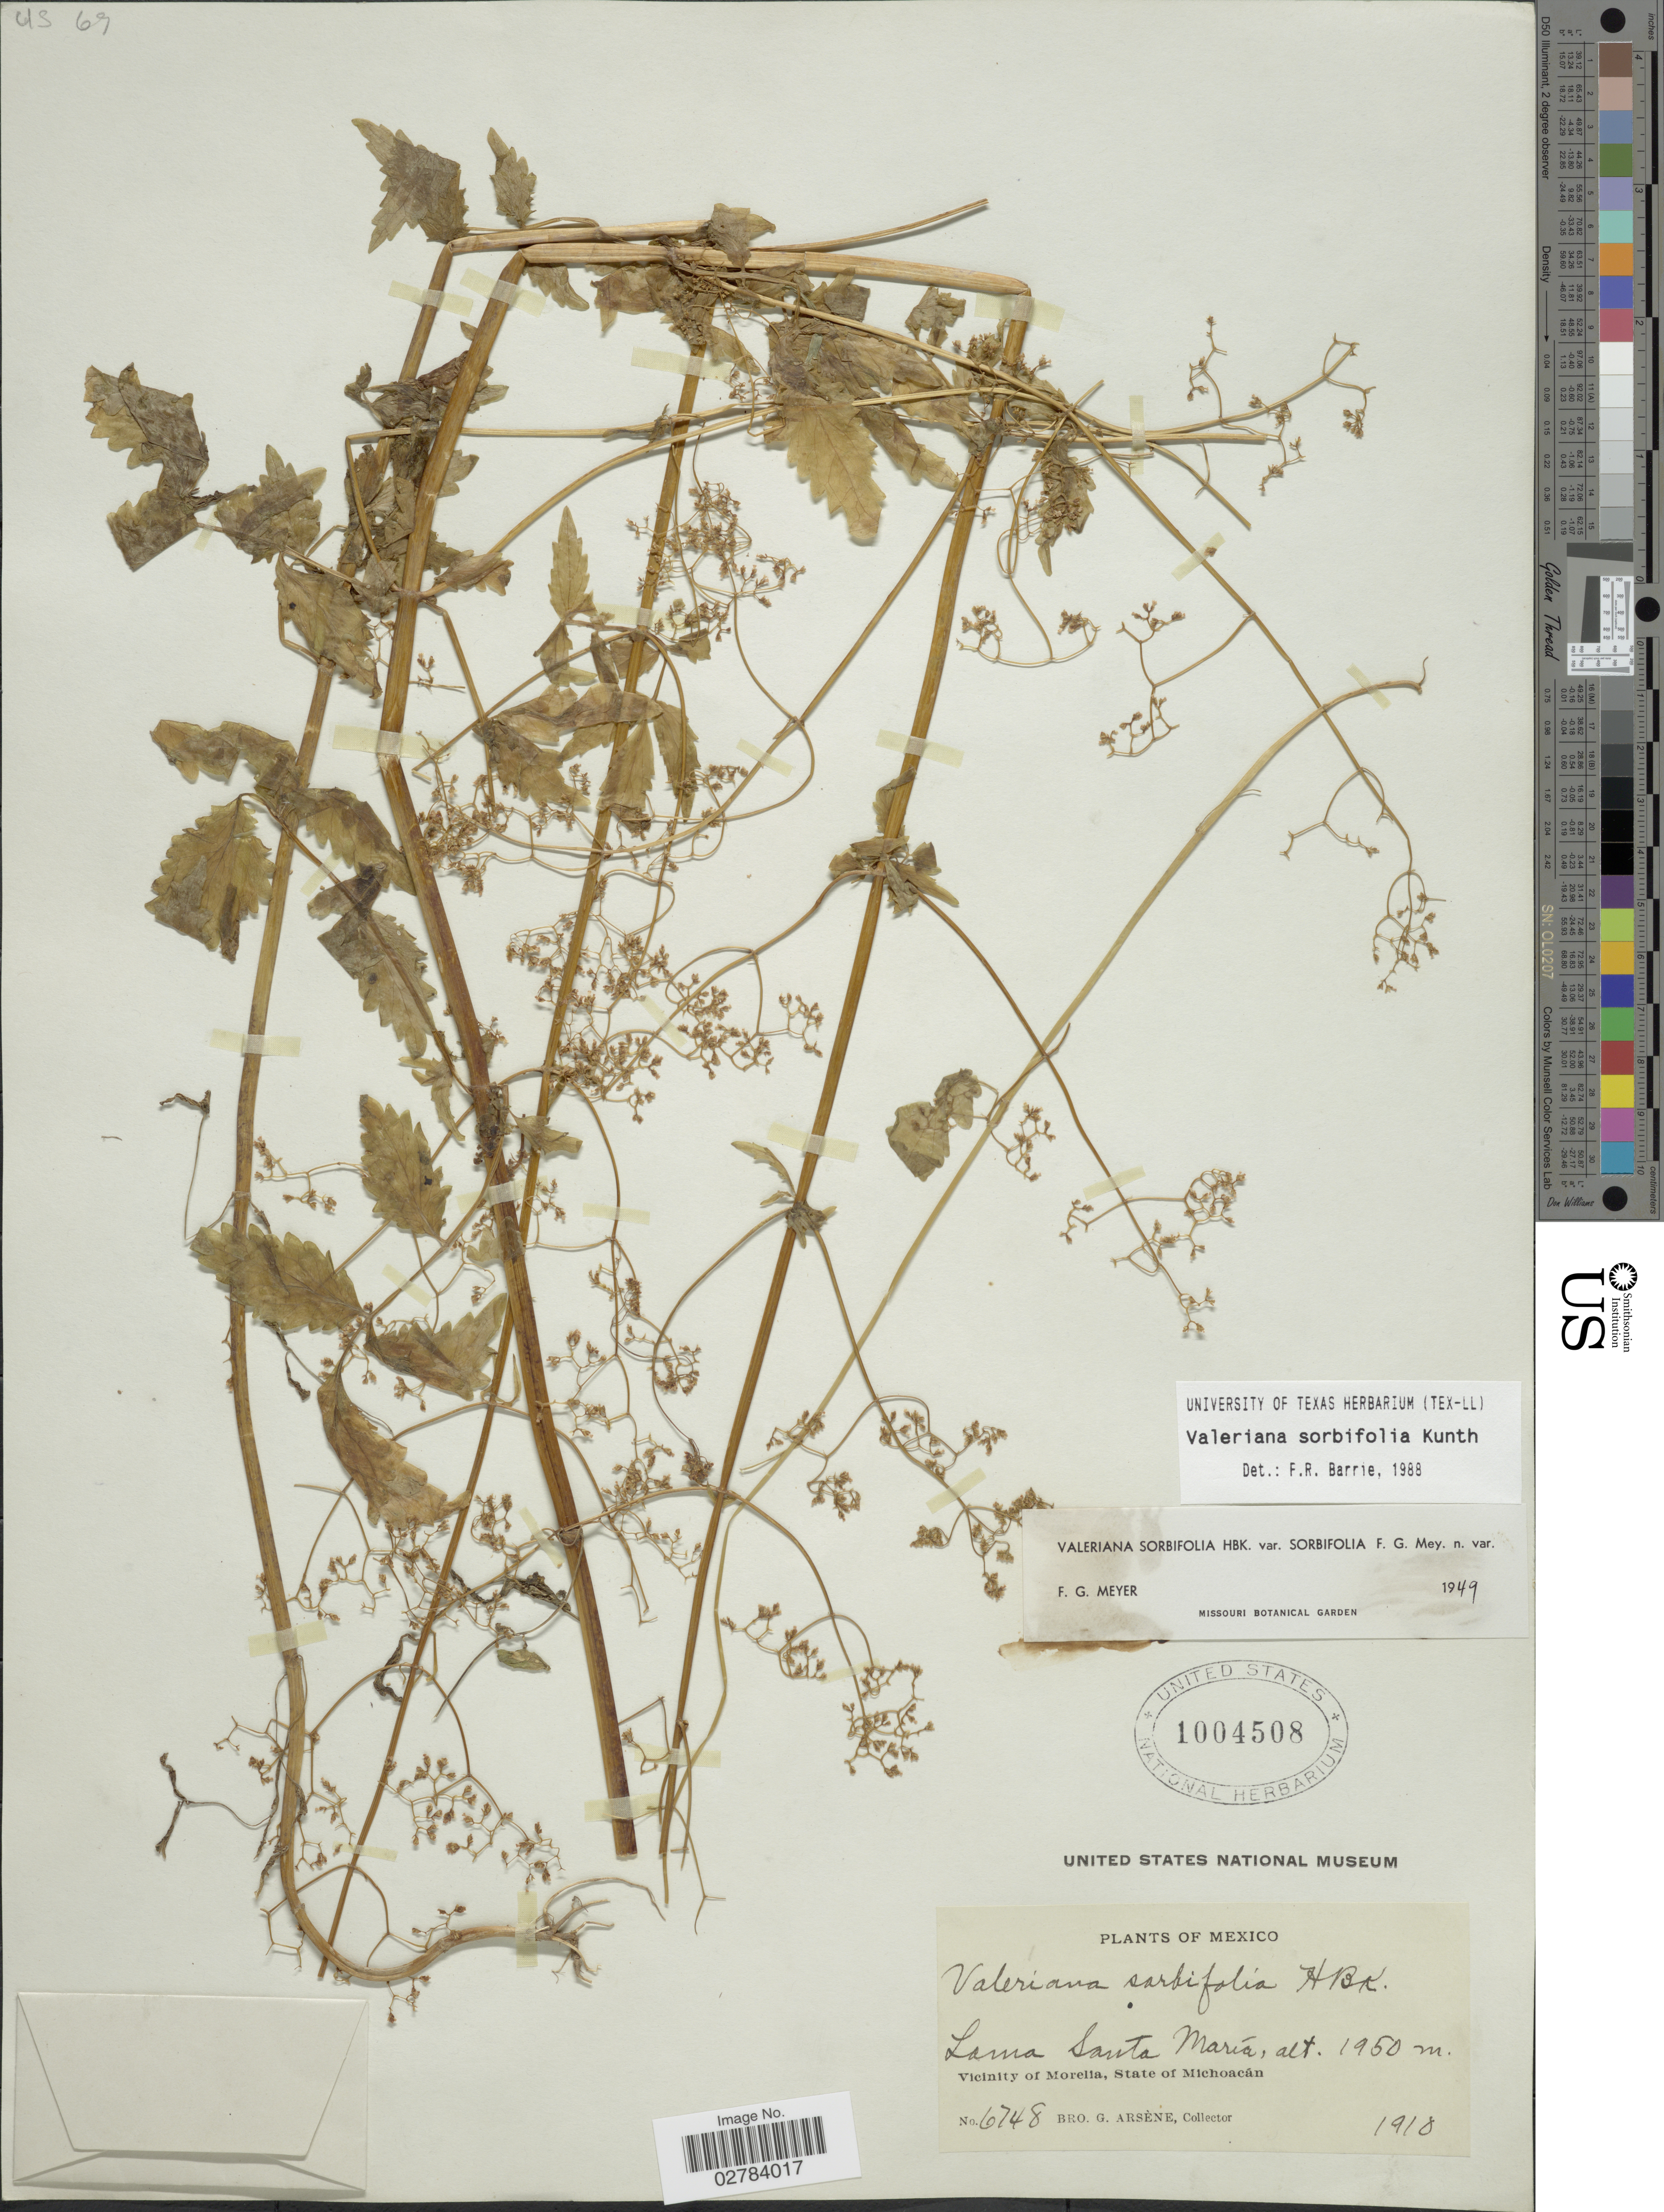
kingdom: Plantae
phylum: Tracheophyta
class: Magnoliopsida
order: Dipsacales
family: Caprifoliaceae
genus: Valeriana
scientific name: Valeriana sorbifolia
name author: Kunth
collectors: Bro. G. Arsène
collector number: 6748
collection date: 1918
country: Mexico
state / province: Michoacán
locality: Loma Santa María, Vicinity of Morelia.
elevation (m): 1950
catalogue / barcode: US 1004508